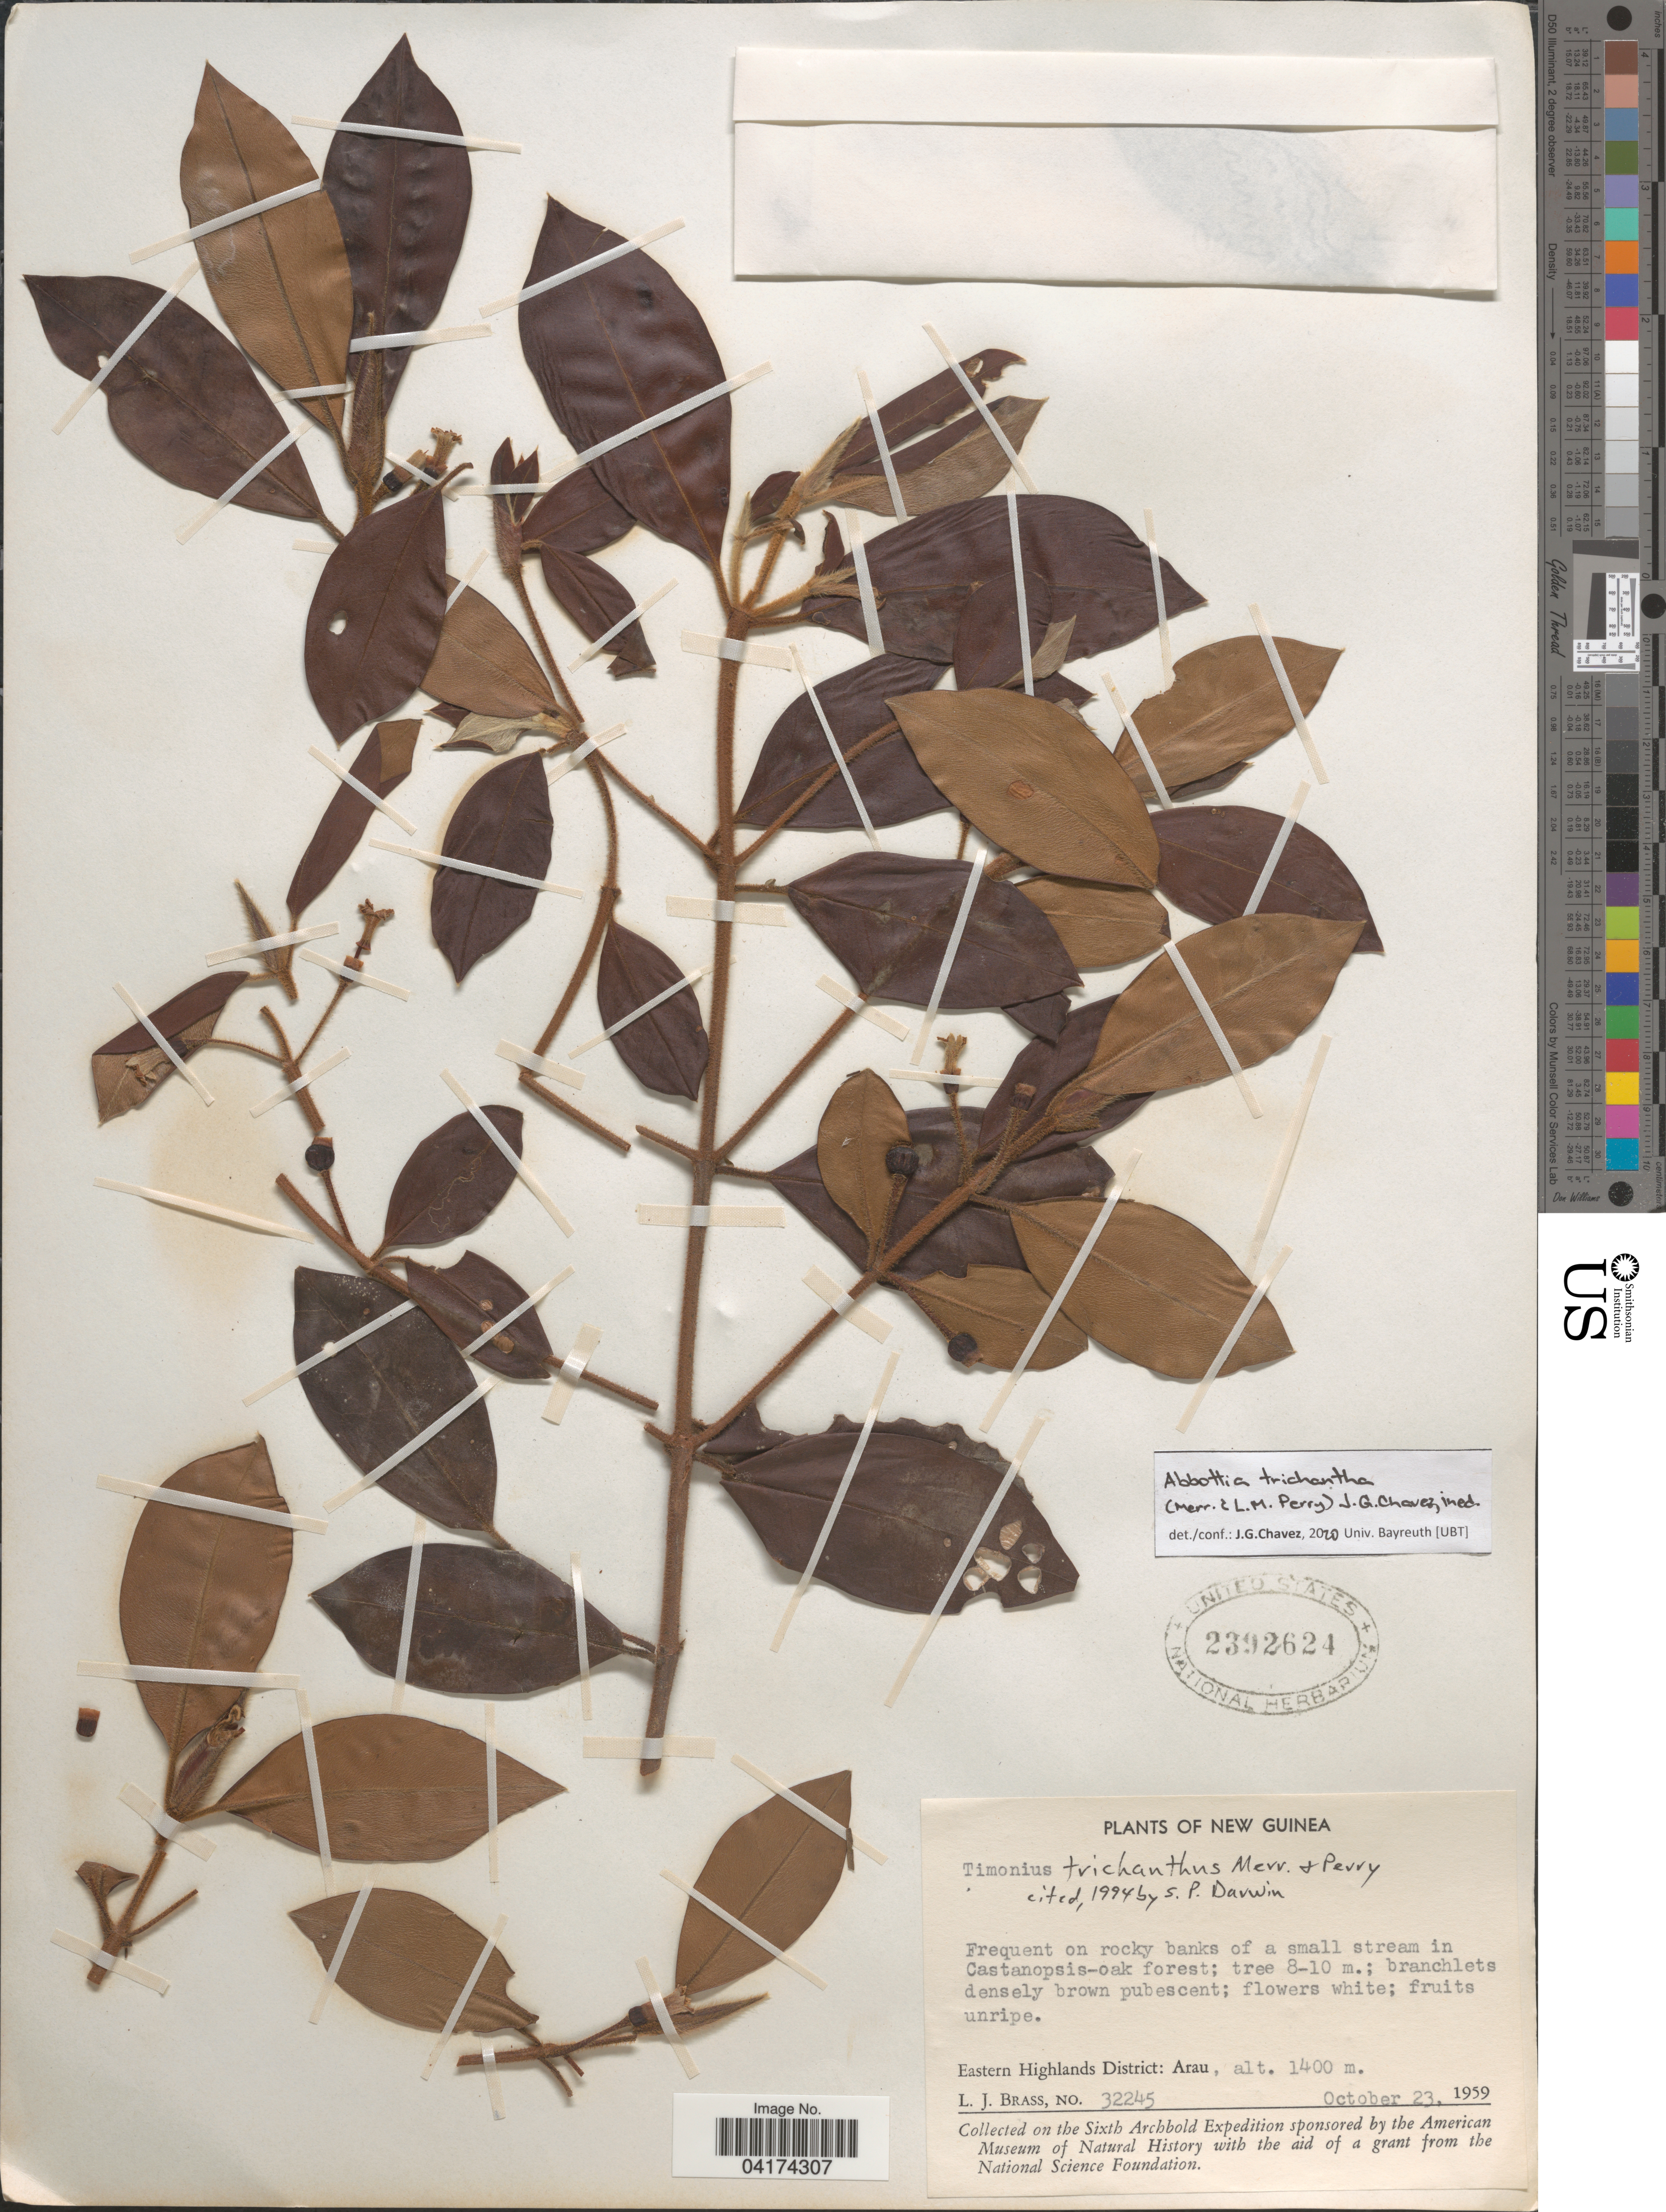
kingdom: Plantae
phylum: Tracheophyta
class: Magnoliopsida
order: Gentianales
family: Rubiaceae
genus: Abbottia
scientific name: Abbottia trichantha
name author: (Merr. & L.M. Perry) J.G. Chavez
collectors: L. J. Brass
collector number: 32245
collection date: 1959-10-23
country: Papua New Guinea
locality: New Guinea. Eastern Highlands District: Arau. The Sixth Archbold Expedition.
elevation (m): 1400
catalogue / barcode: US 2392624